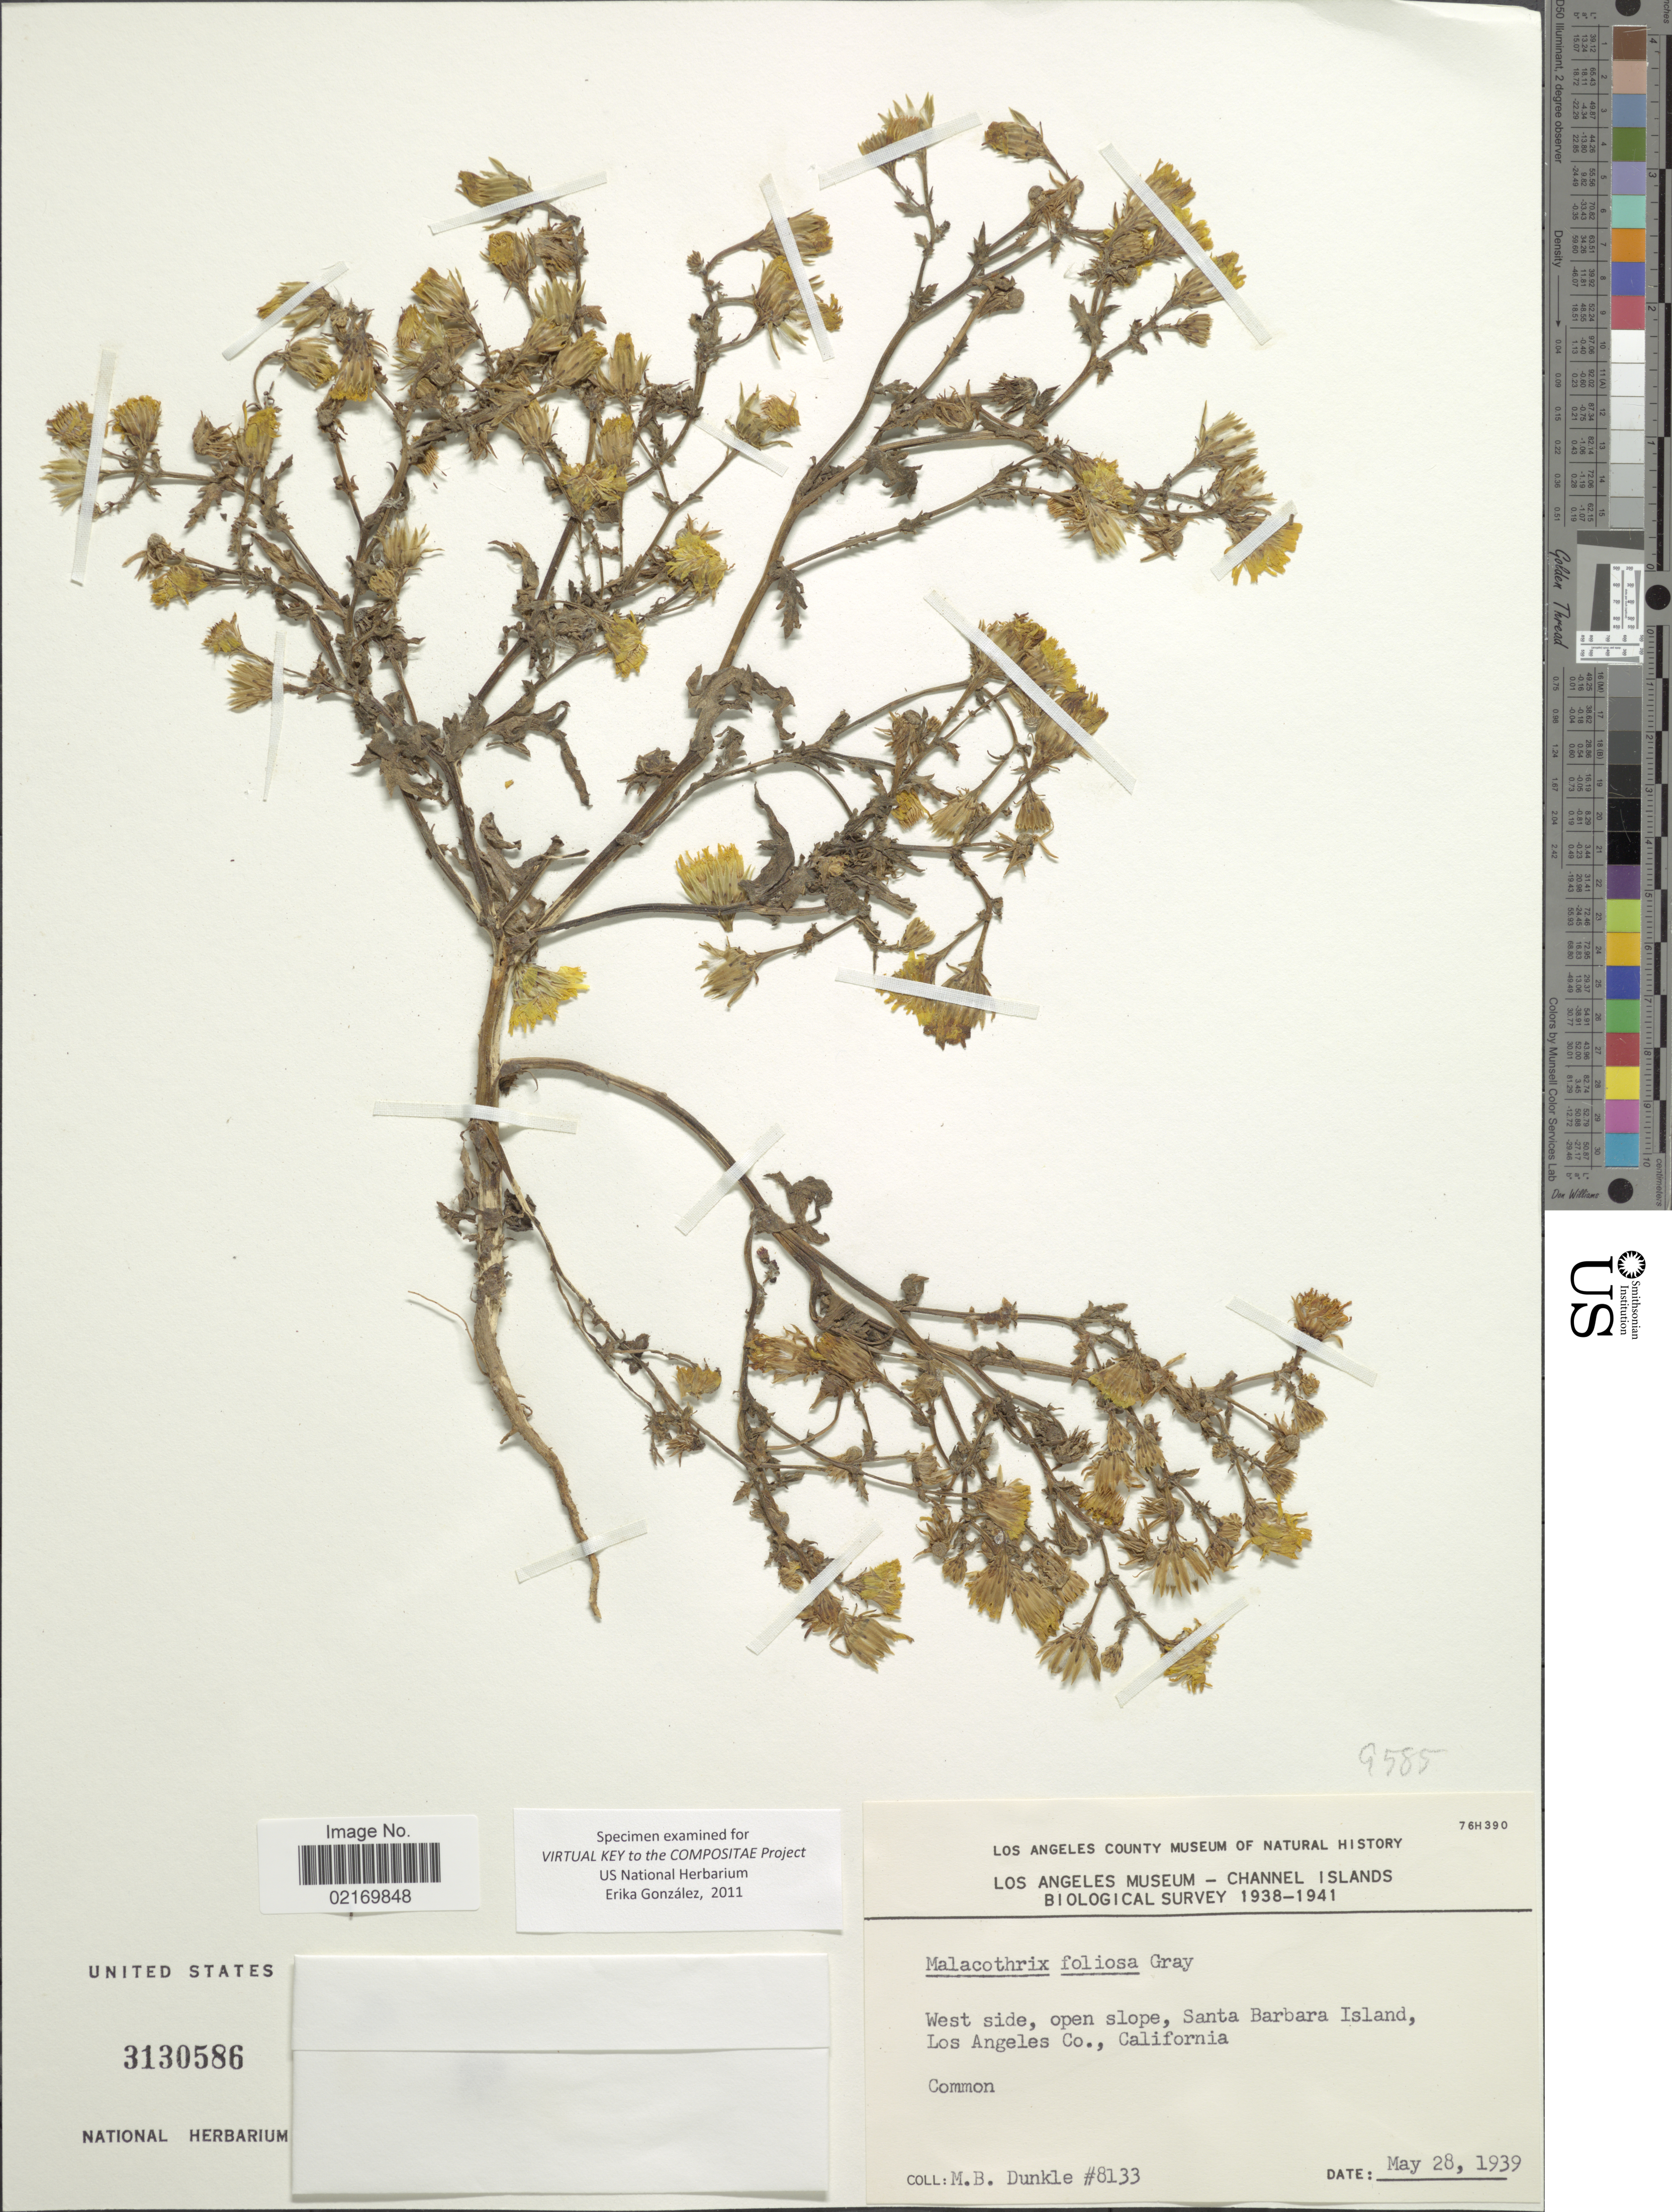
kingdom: Plantae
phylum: Tracheophyta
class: Magnoliopsida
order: Asterales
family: Asteraceae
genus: Malacothrix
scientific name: Malacothrix foliosa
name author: A. Gray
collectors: M. Dunkle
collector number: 8133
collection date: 1939-05-28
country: United States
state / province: California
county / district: Los Angeles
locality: Santa Barbara Island, Los Angeles Co.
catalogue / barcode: US 3130586